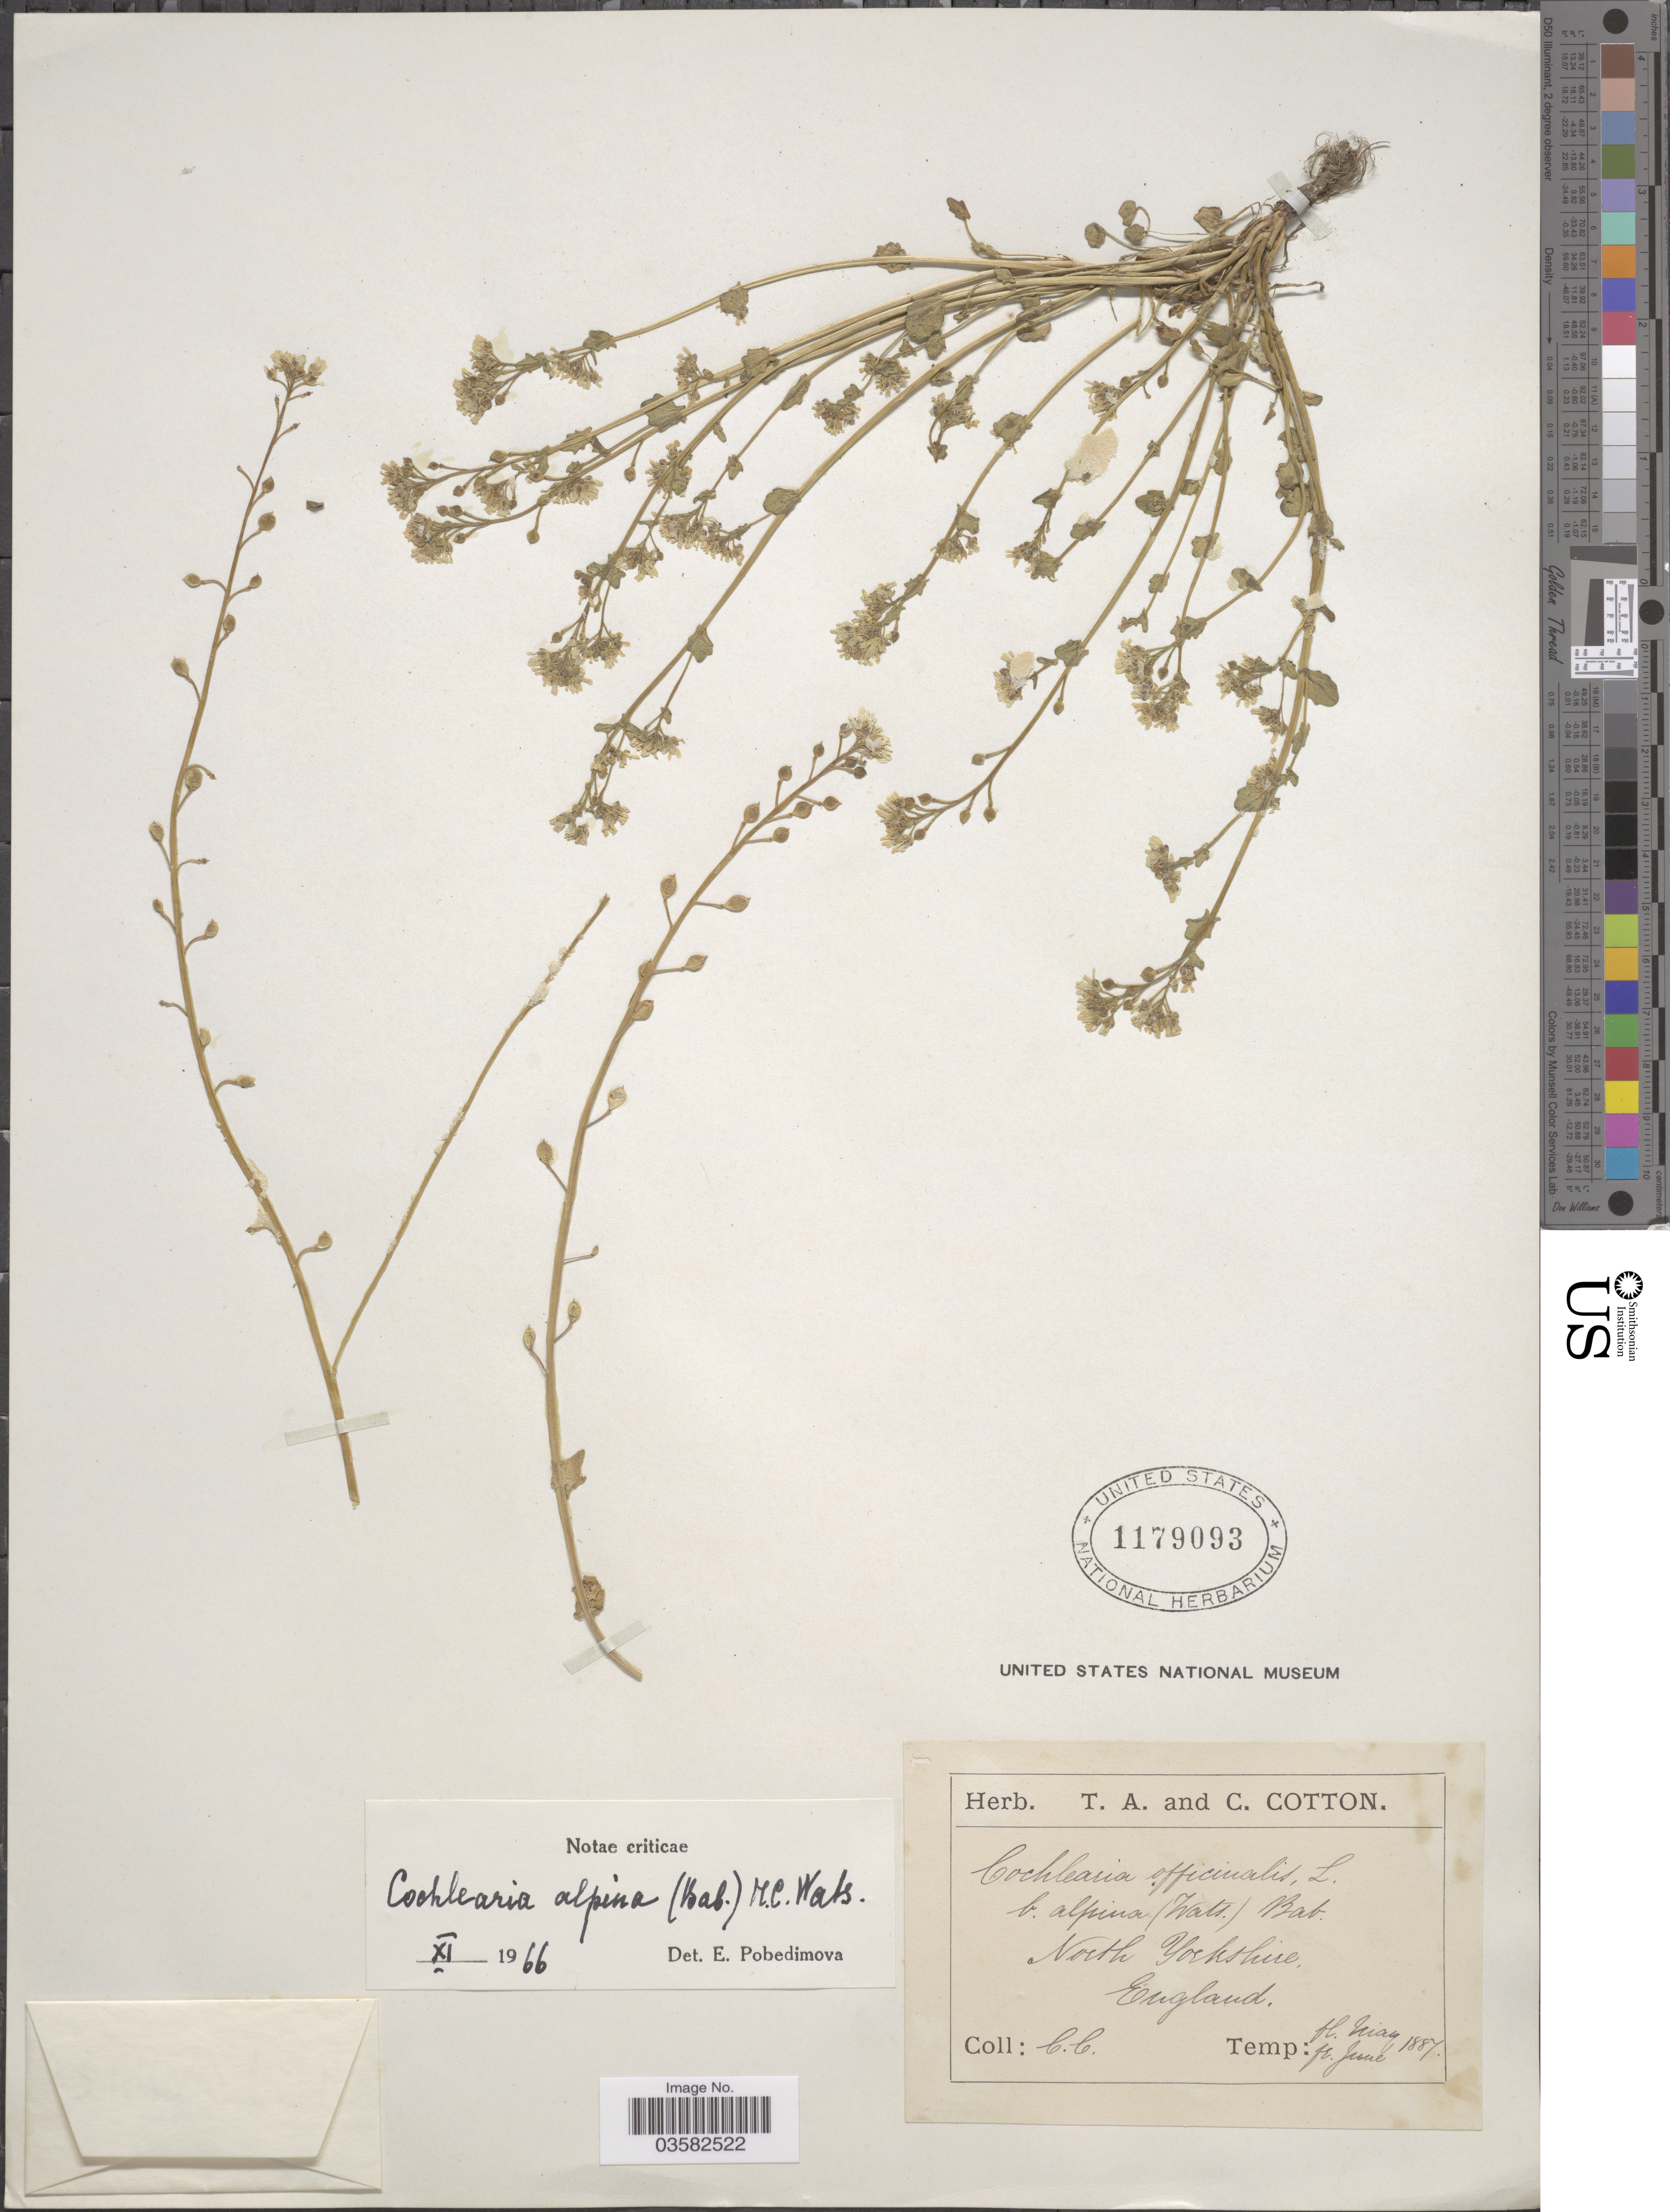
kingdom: Plantae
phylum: Tracheophyta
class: Magnoliopsida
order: Brassicales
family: Brassicaceae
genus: Cochlearia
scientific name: Cochlearia alpina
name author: Sweet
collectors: C. Cotton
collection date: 1887-05/1887-06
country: United Kingdom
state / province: England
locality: North Yorkshire.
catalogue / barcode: US 1179093